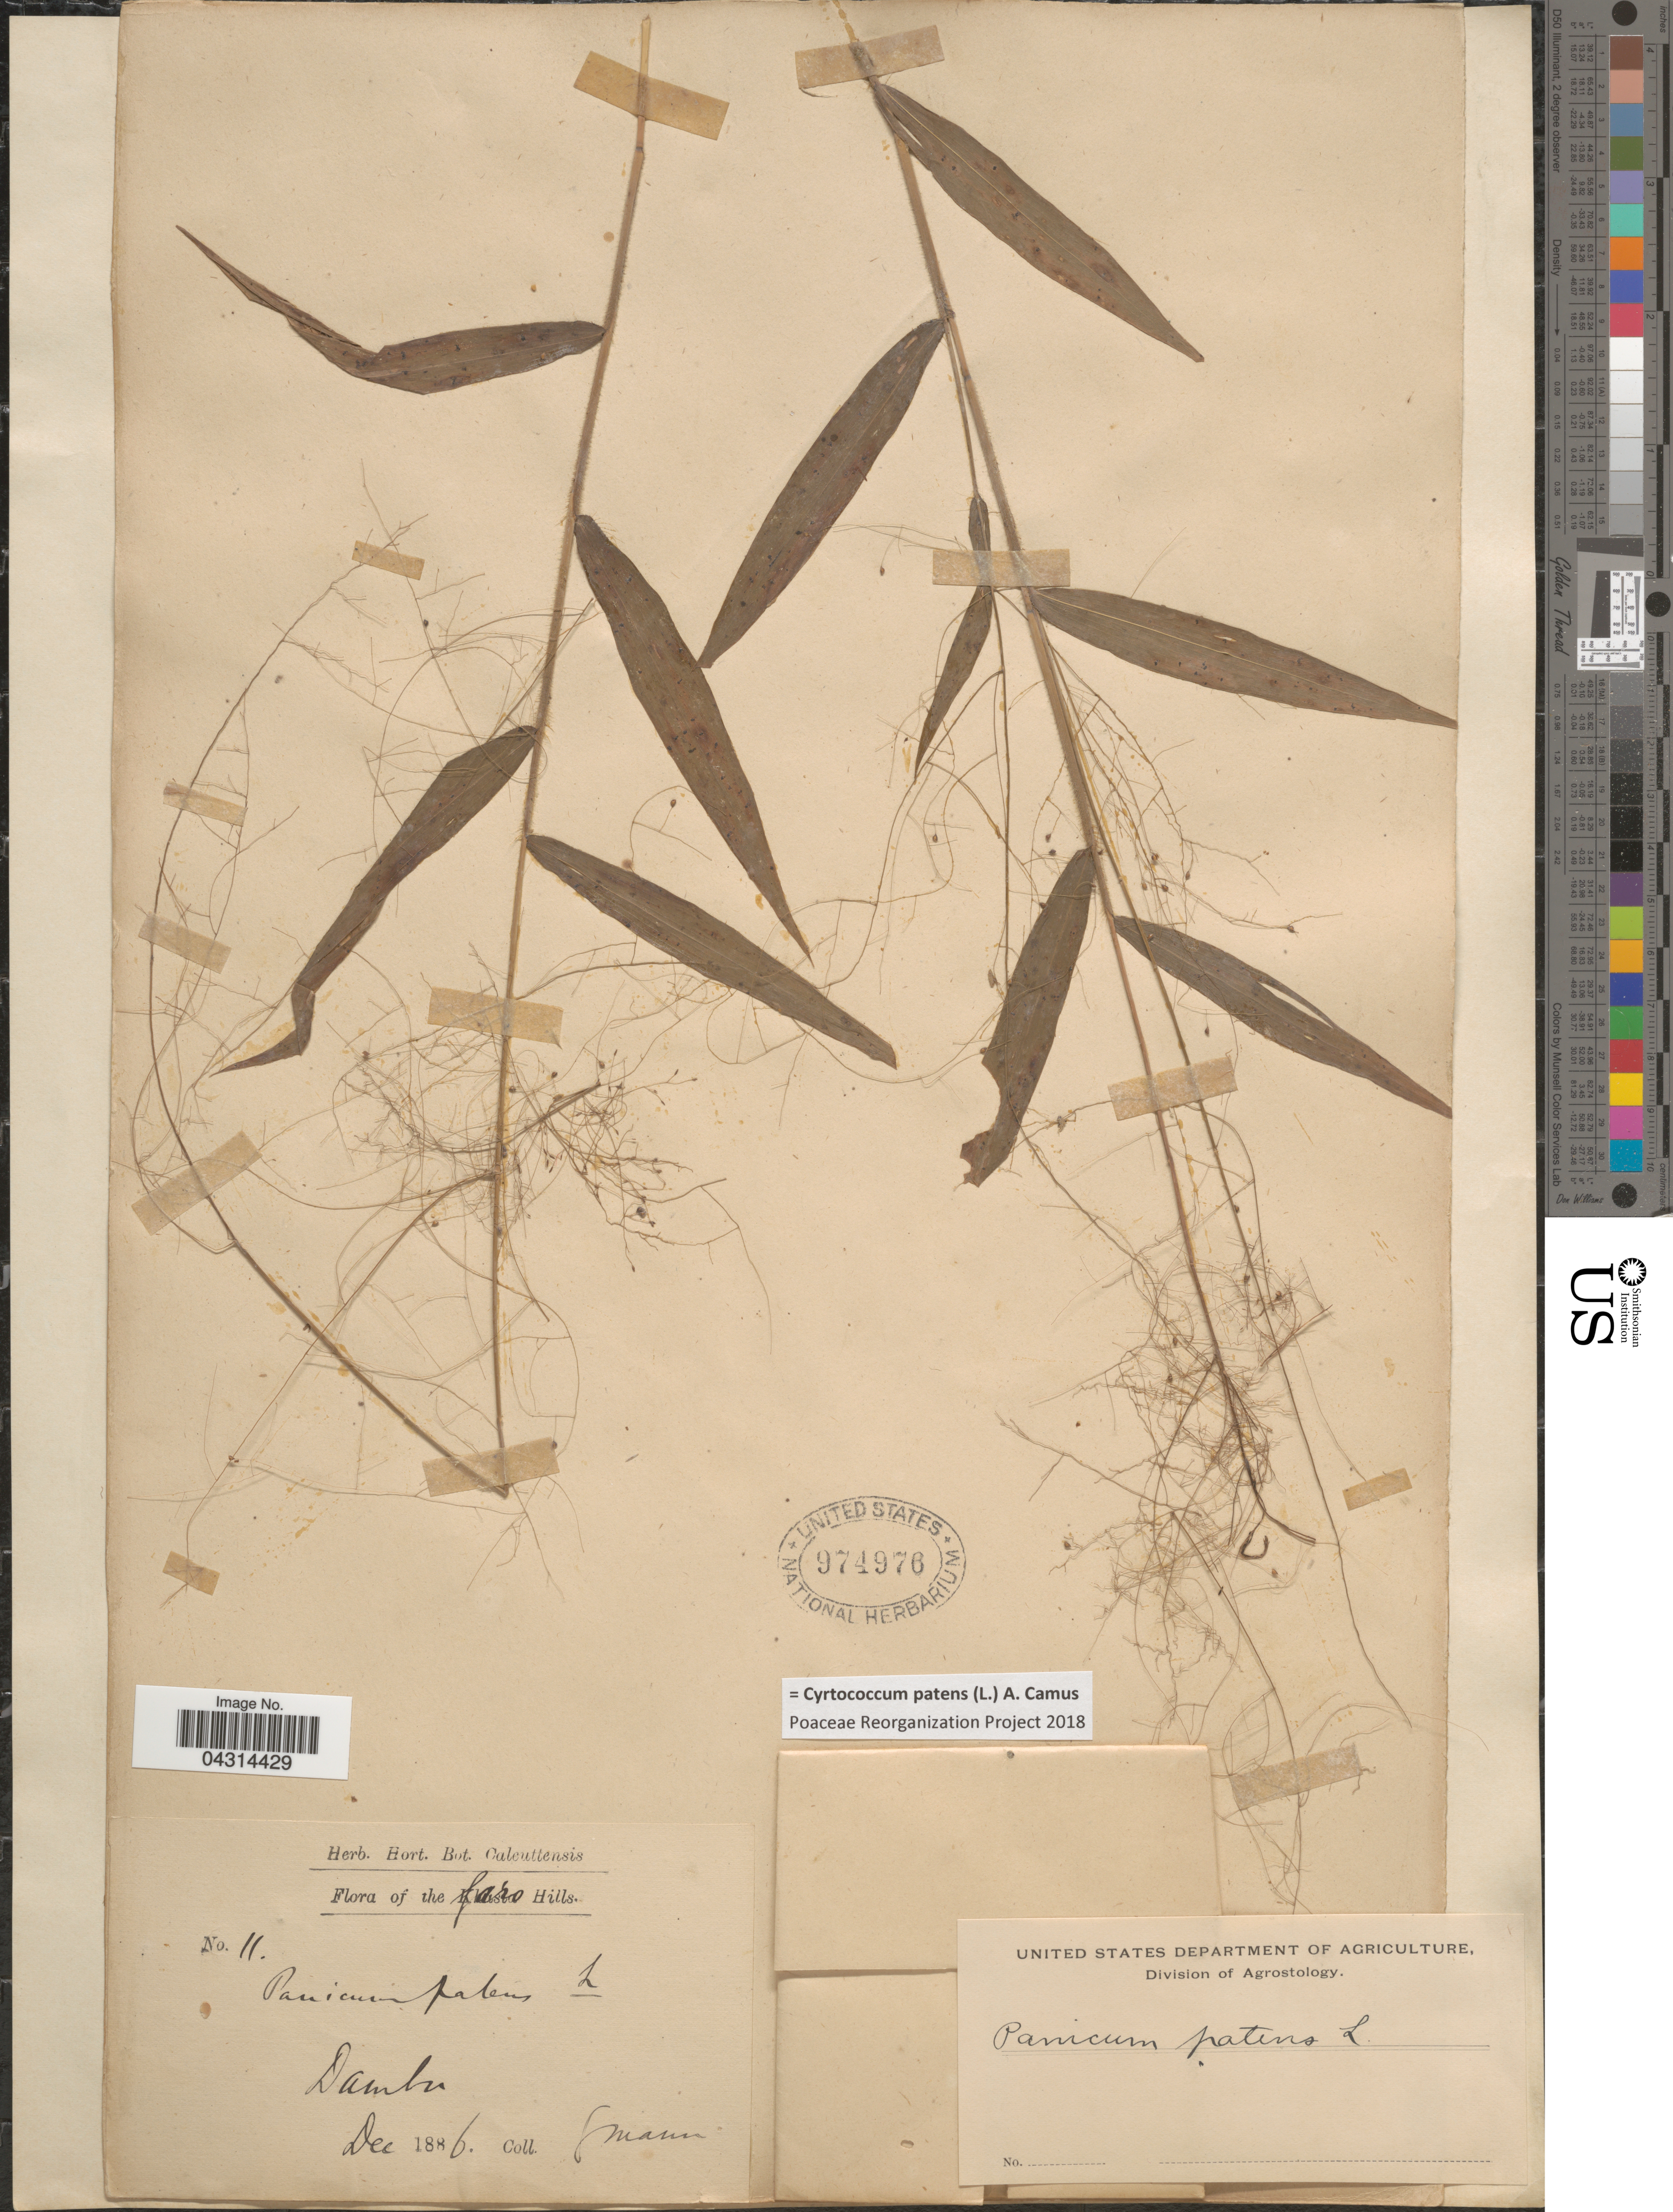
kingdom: Plantae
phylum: Tracheophyta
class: Liliopsida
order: Poales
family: Poaceae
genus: Cyrtococcum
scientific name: Cyrtococcum patens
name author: (L.) A. Camus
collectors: S. Marm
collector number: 11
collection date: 1886-12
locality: Faro Hills. Dambu.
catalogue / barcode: US 974976